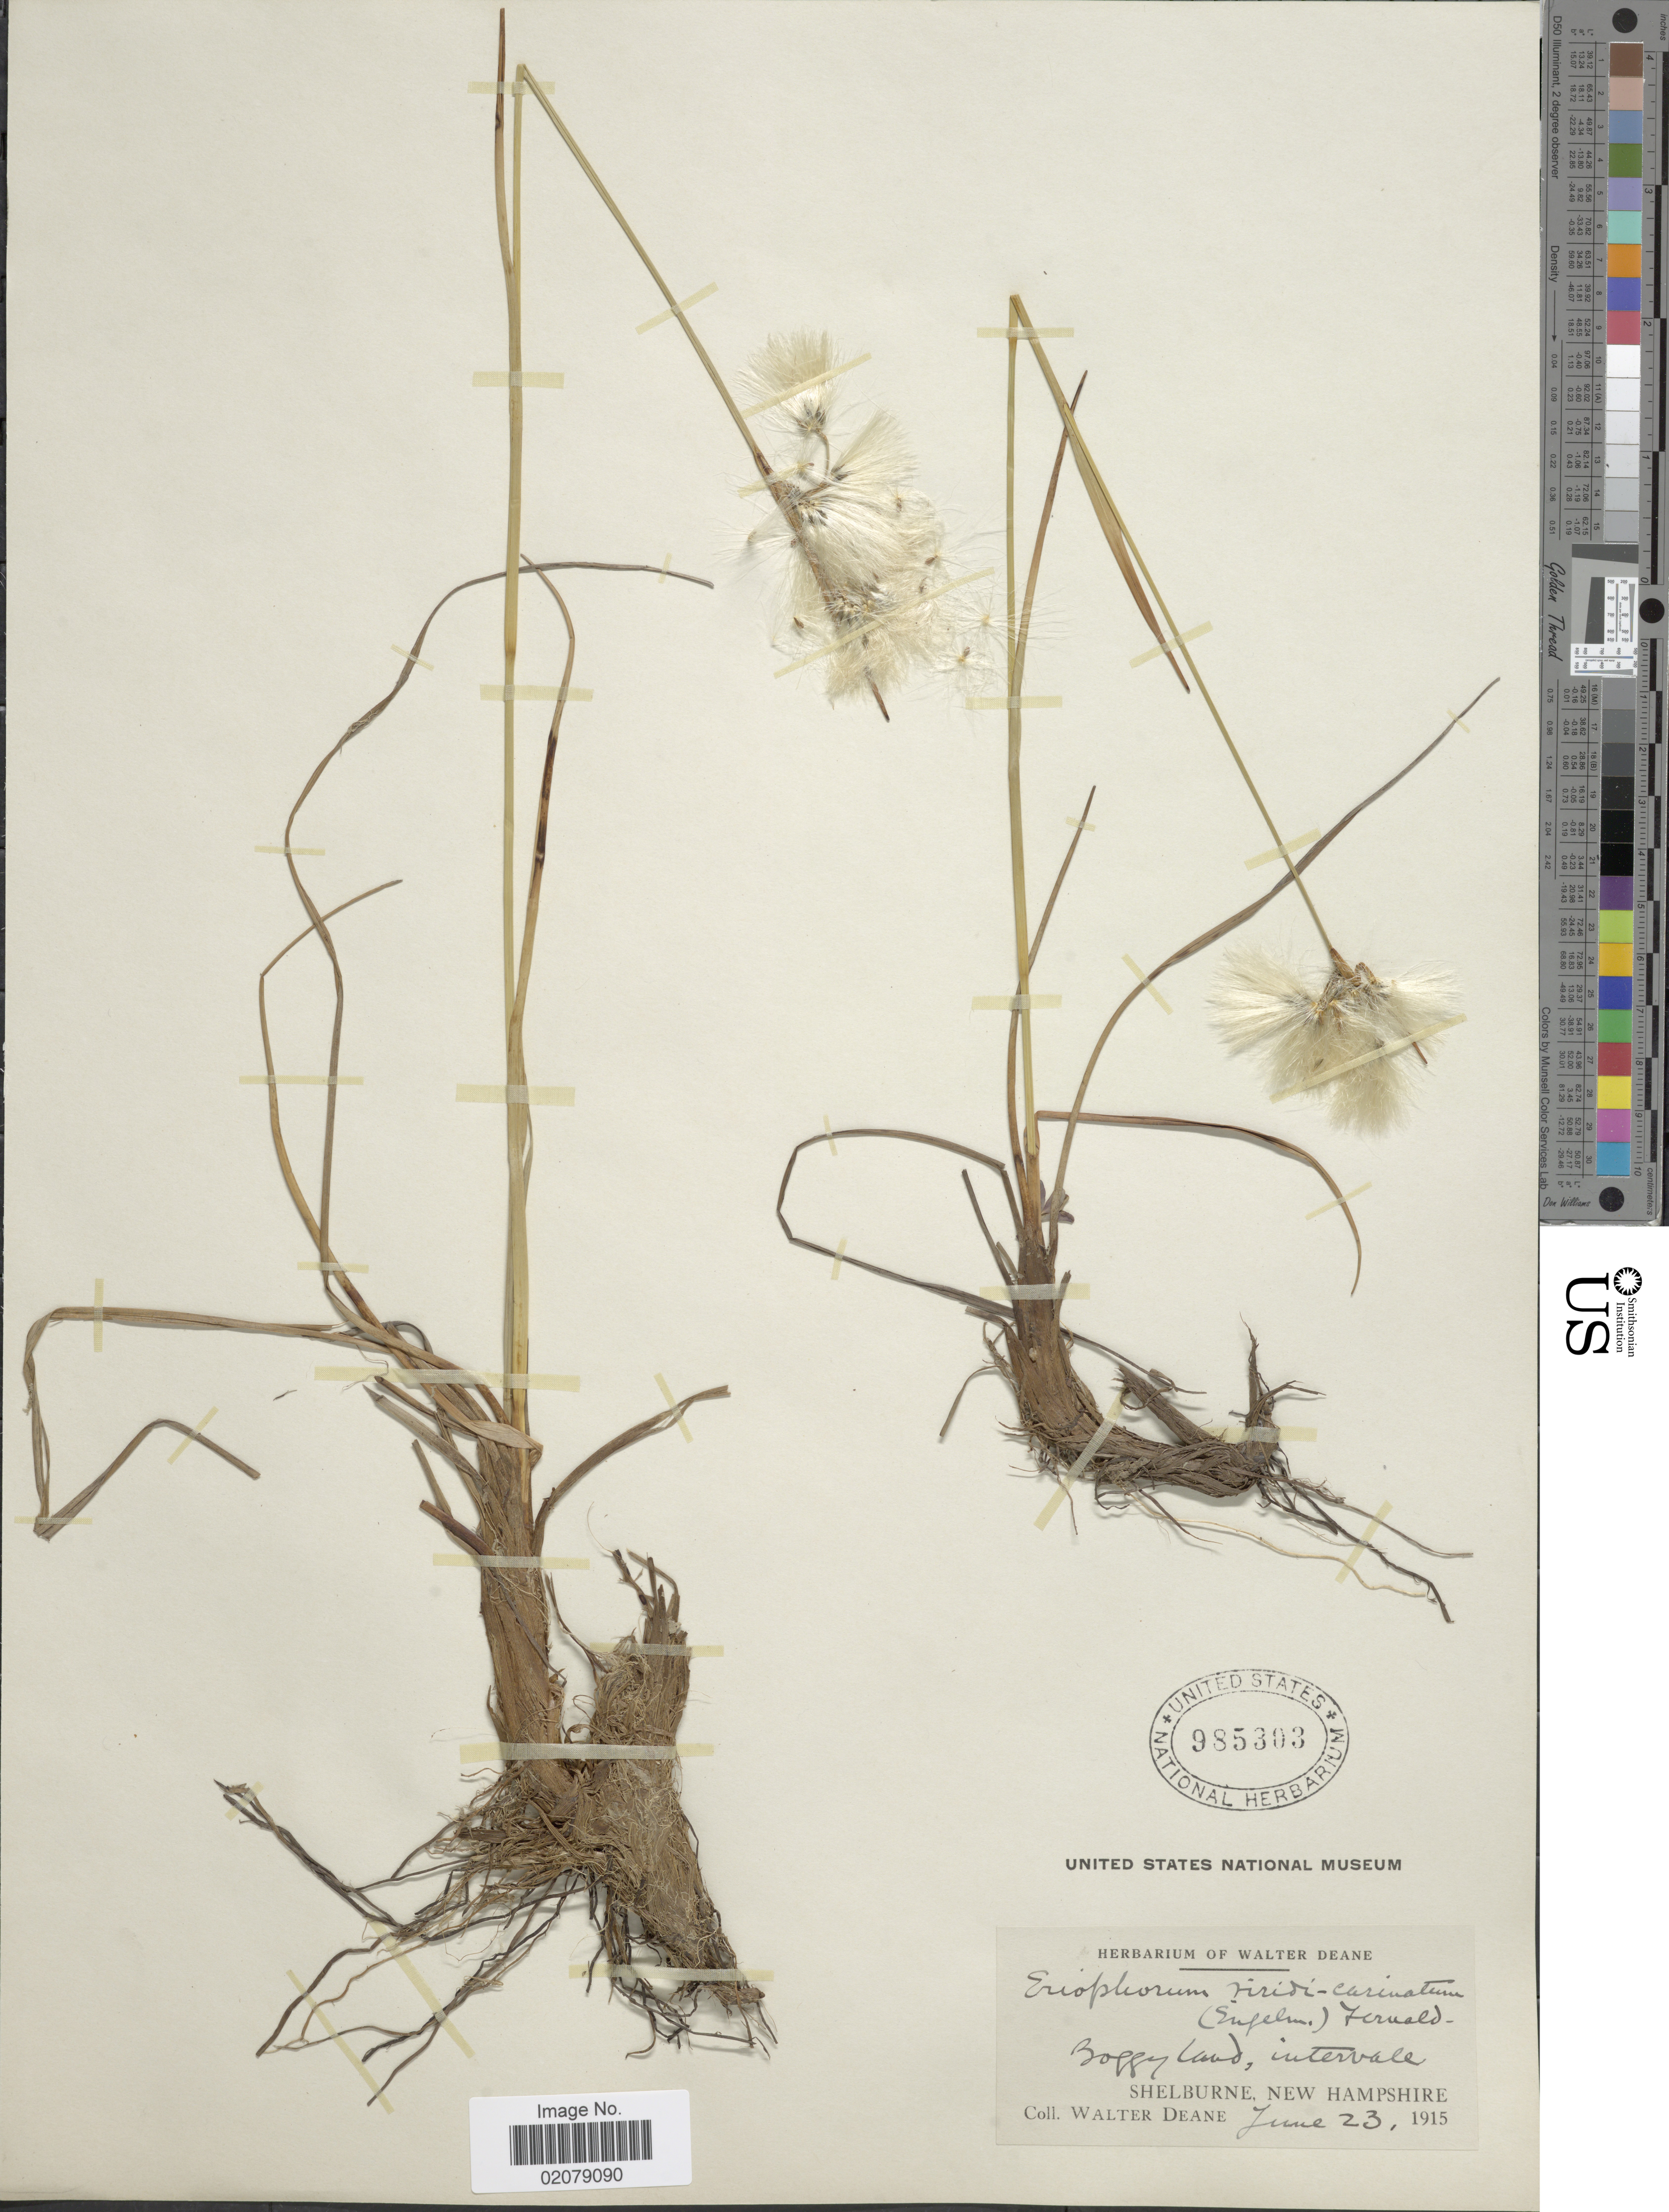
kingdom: Plantae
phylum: Tracheophyta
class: Liliopsida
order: Poales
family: Cyperaceae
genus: Eriophorum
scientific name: Eriophorum viridicarinatum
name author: (Englem.) Fernald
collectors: W. Deane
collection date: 1915-06-23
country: United States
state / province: New Hampshire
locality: Shelburne, New Hampshire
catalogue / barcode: US 985303